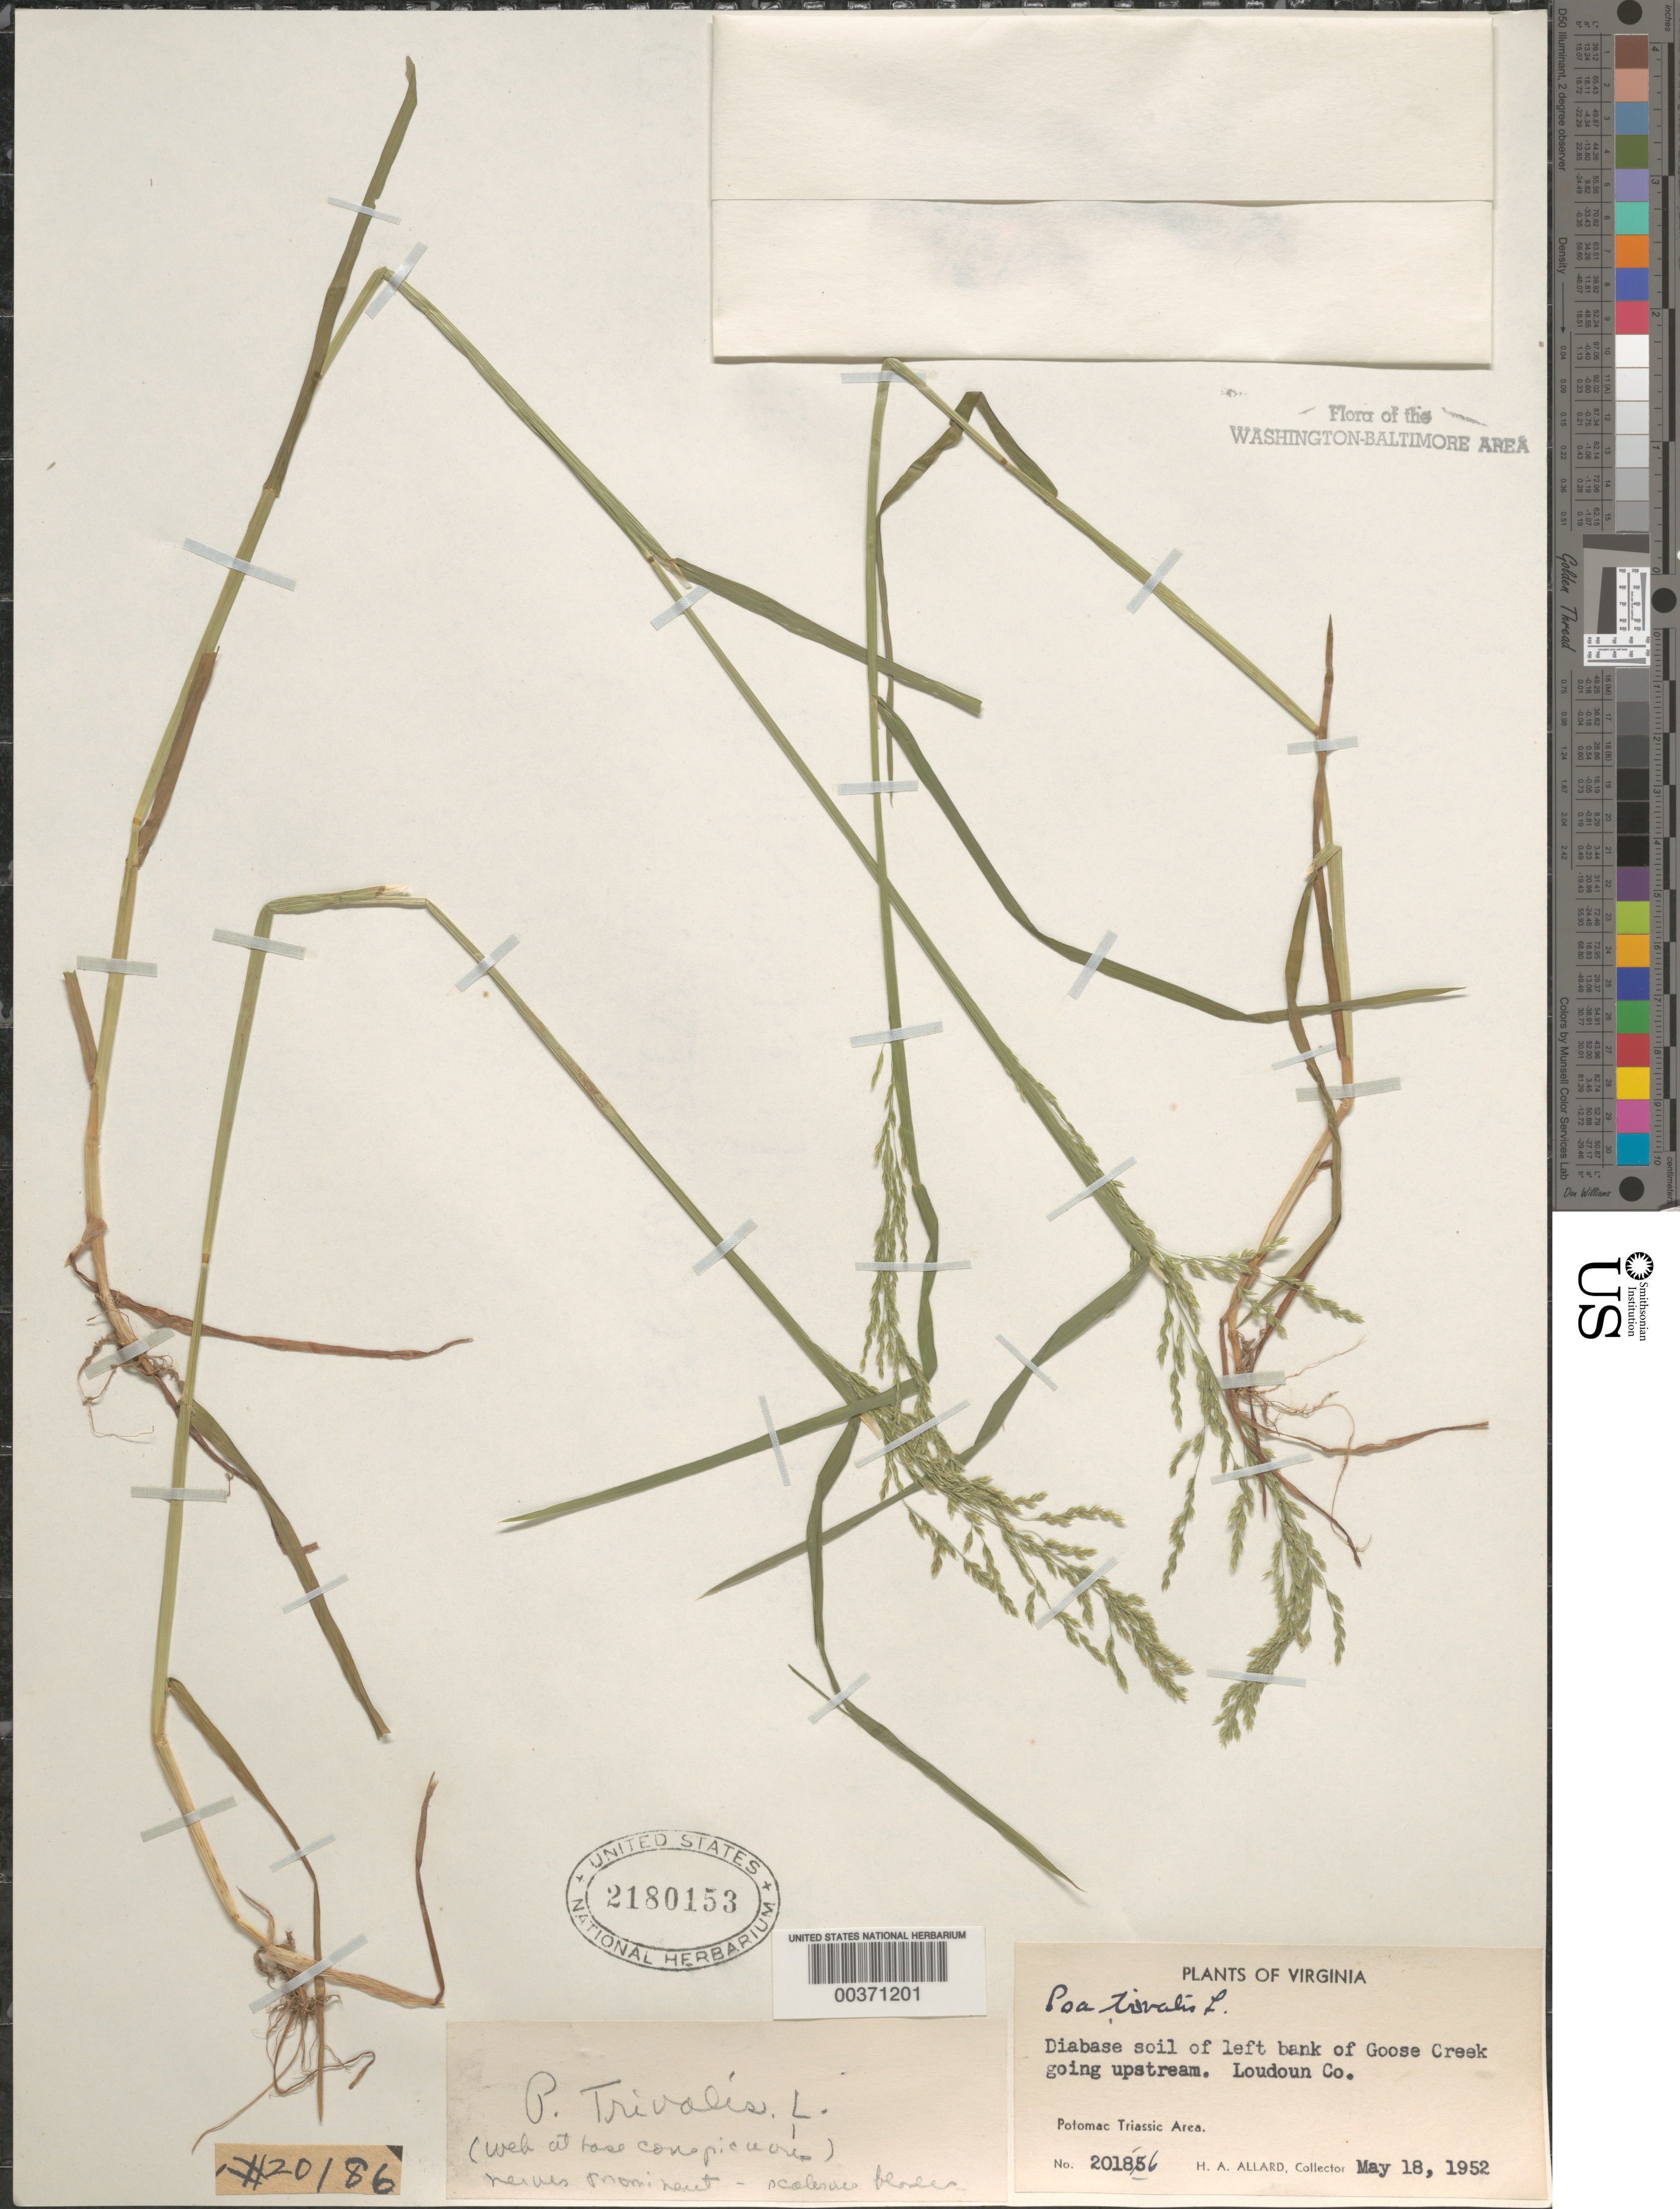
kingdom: Plantae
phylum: Tracheophyta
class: Liliopsida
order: Poales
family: Poaceae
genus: Poa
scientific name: Poa sylvestris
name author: A. Gray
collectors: H. A. Allard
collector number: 20186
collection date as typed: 18 May 1952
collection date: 1952-05-18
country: United States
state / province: Virginia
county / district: Loudoun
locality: Goose Creek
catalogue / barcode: US 2180153